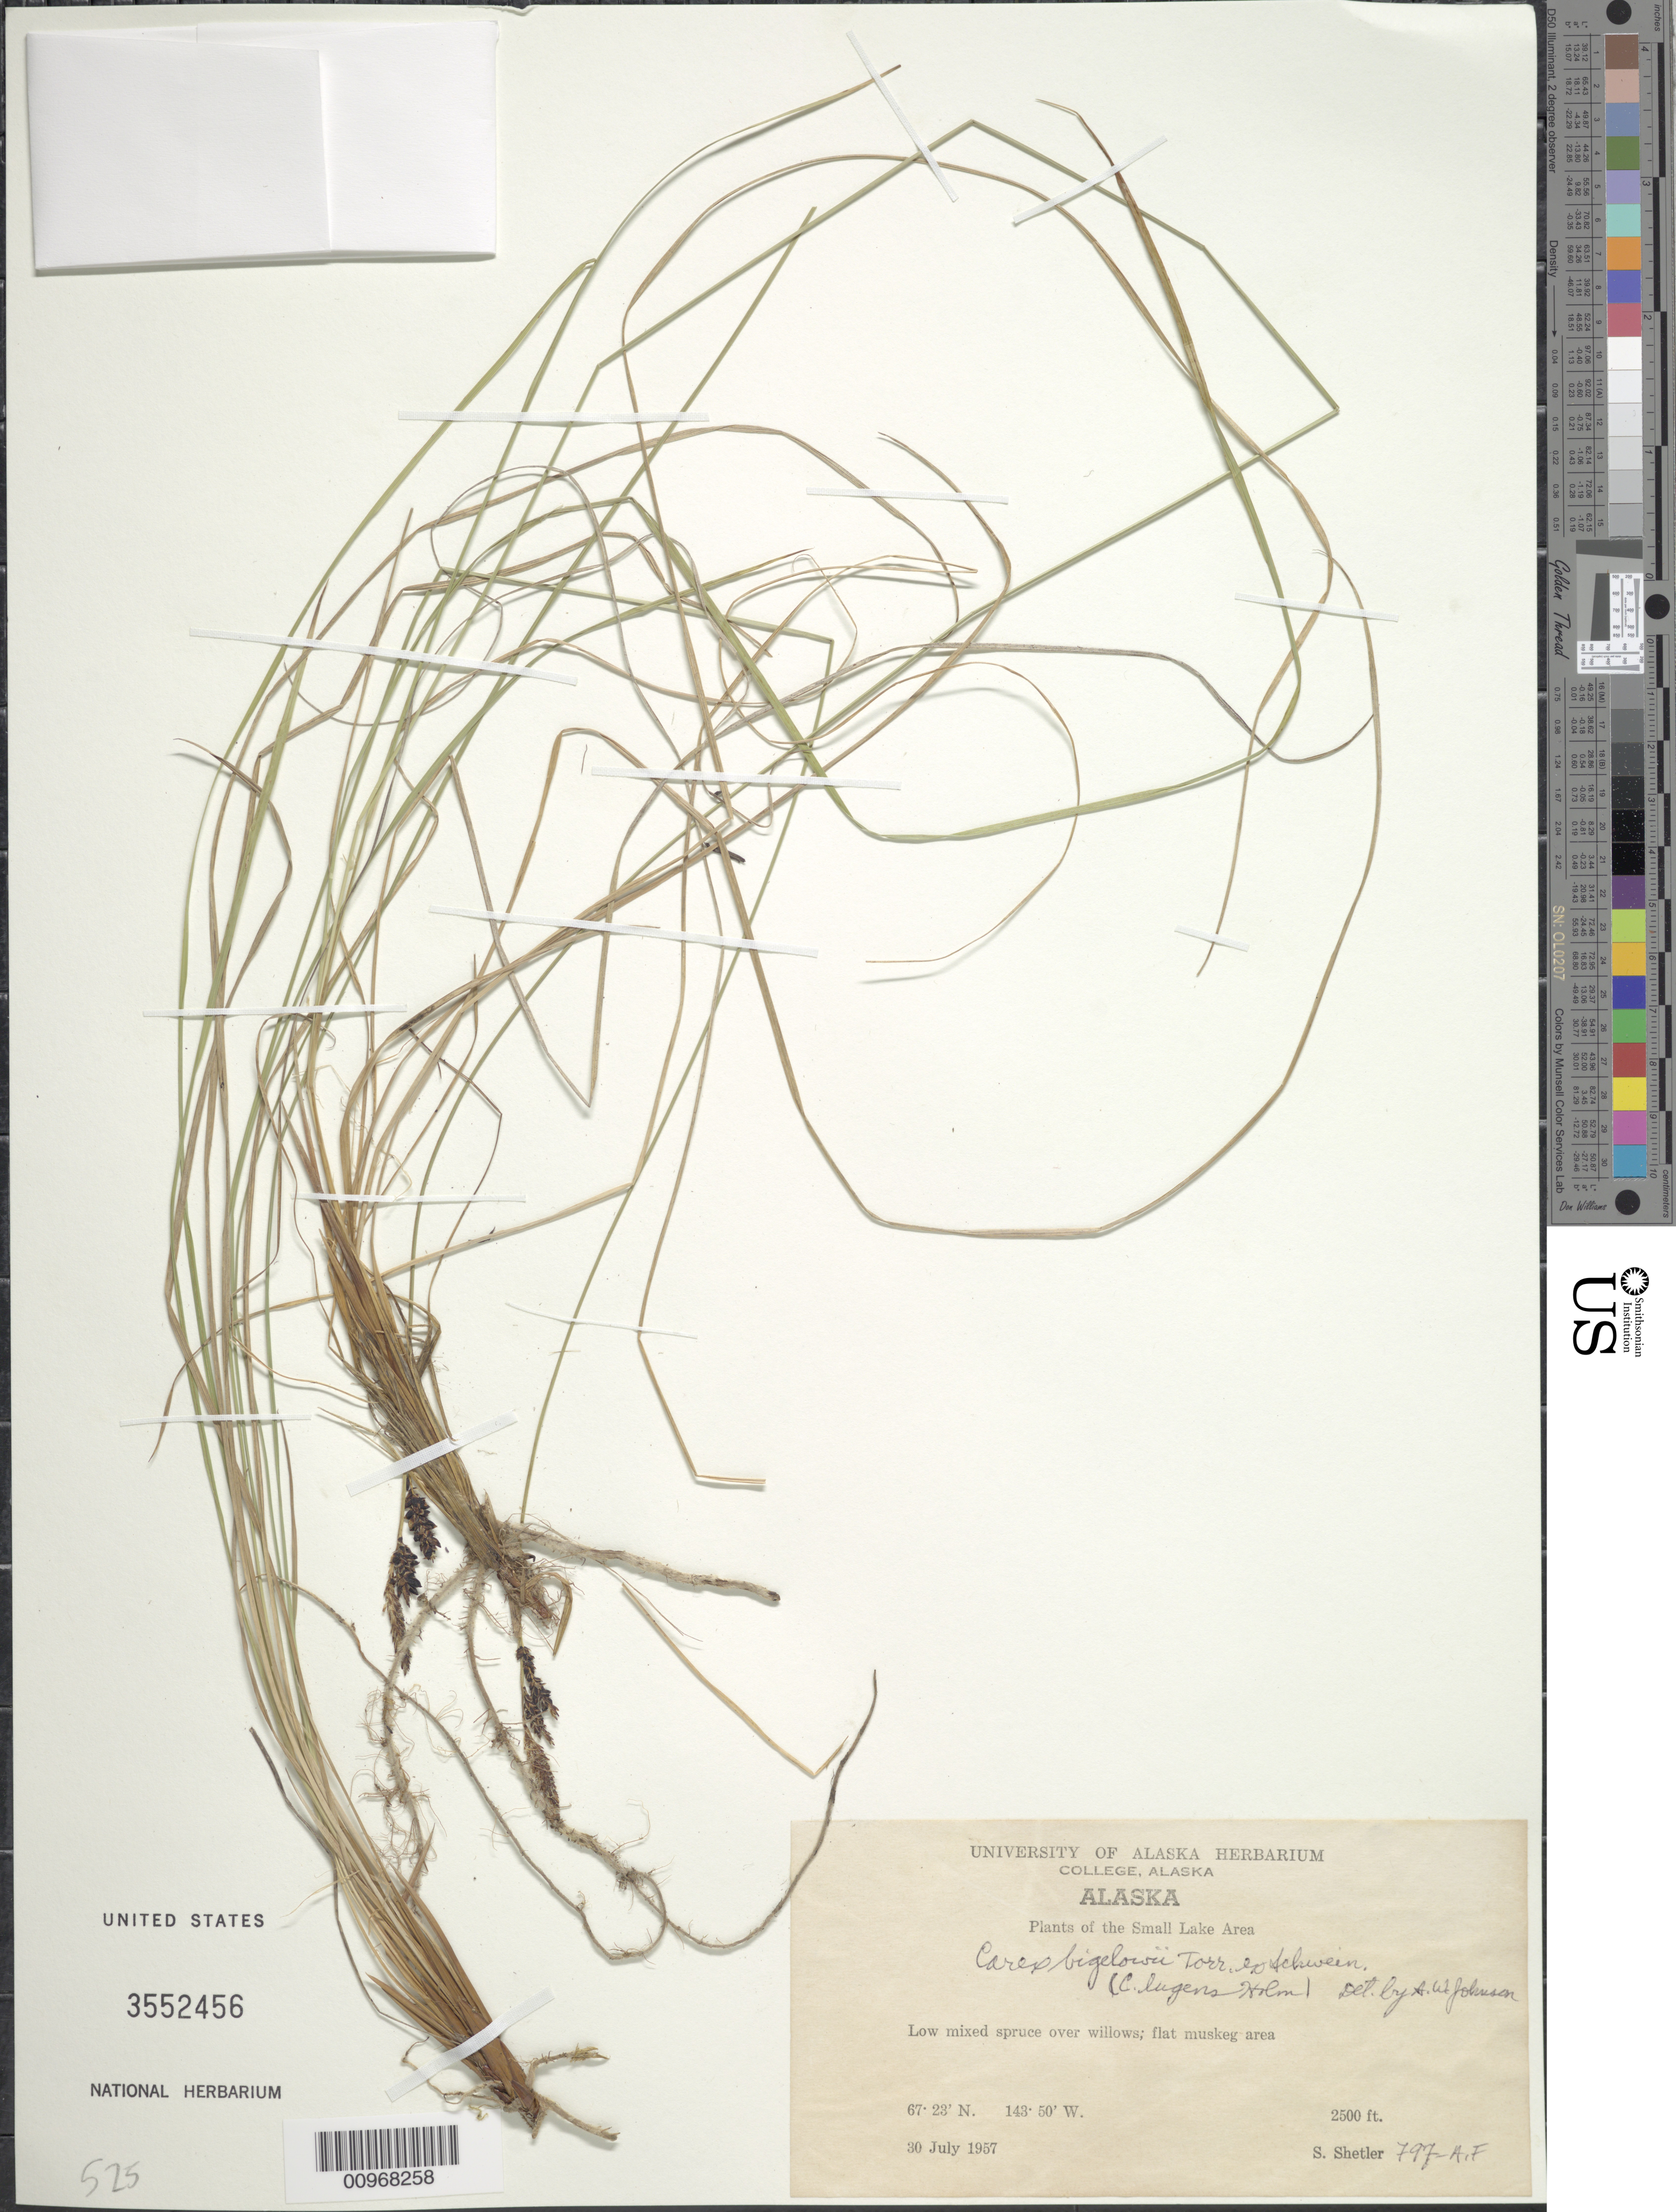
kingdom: Plantae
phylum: Tracheophyta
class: Liliopsida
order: Poales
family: Cyperaceae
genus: Carex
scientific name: Carex bigelowii subsp. lugens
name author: (Holm) T.V. Egorova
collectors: S. Shetler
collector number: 797-AF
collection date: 1957-07-30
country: United States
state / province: Alaska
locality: Small Lake Area. Low mixed spruce over willows; flat muskeg area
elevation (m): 762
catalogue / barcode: US 3552456